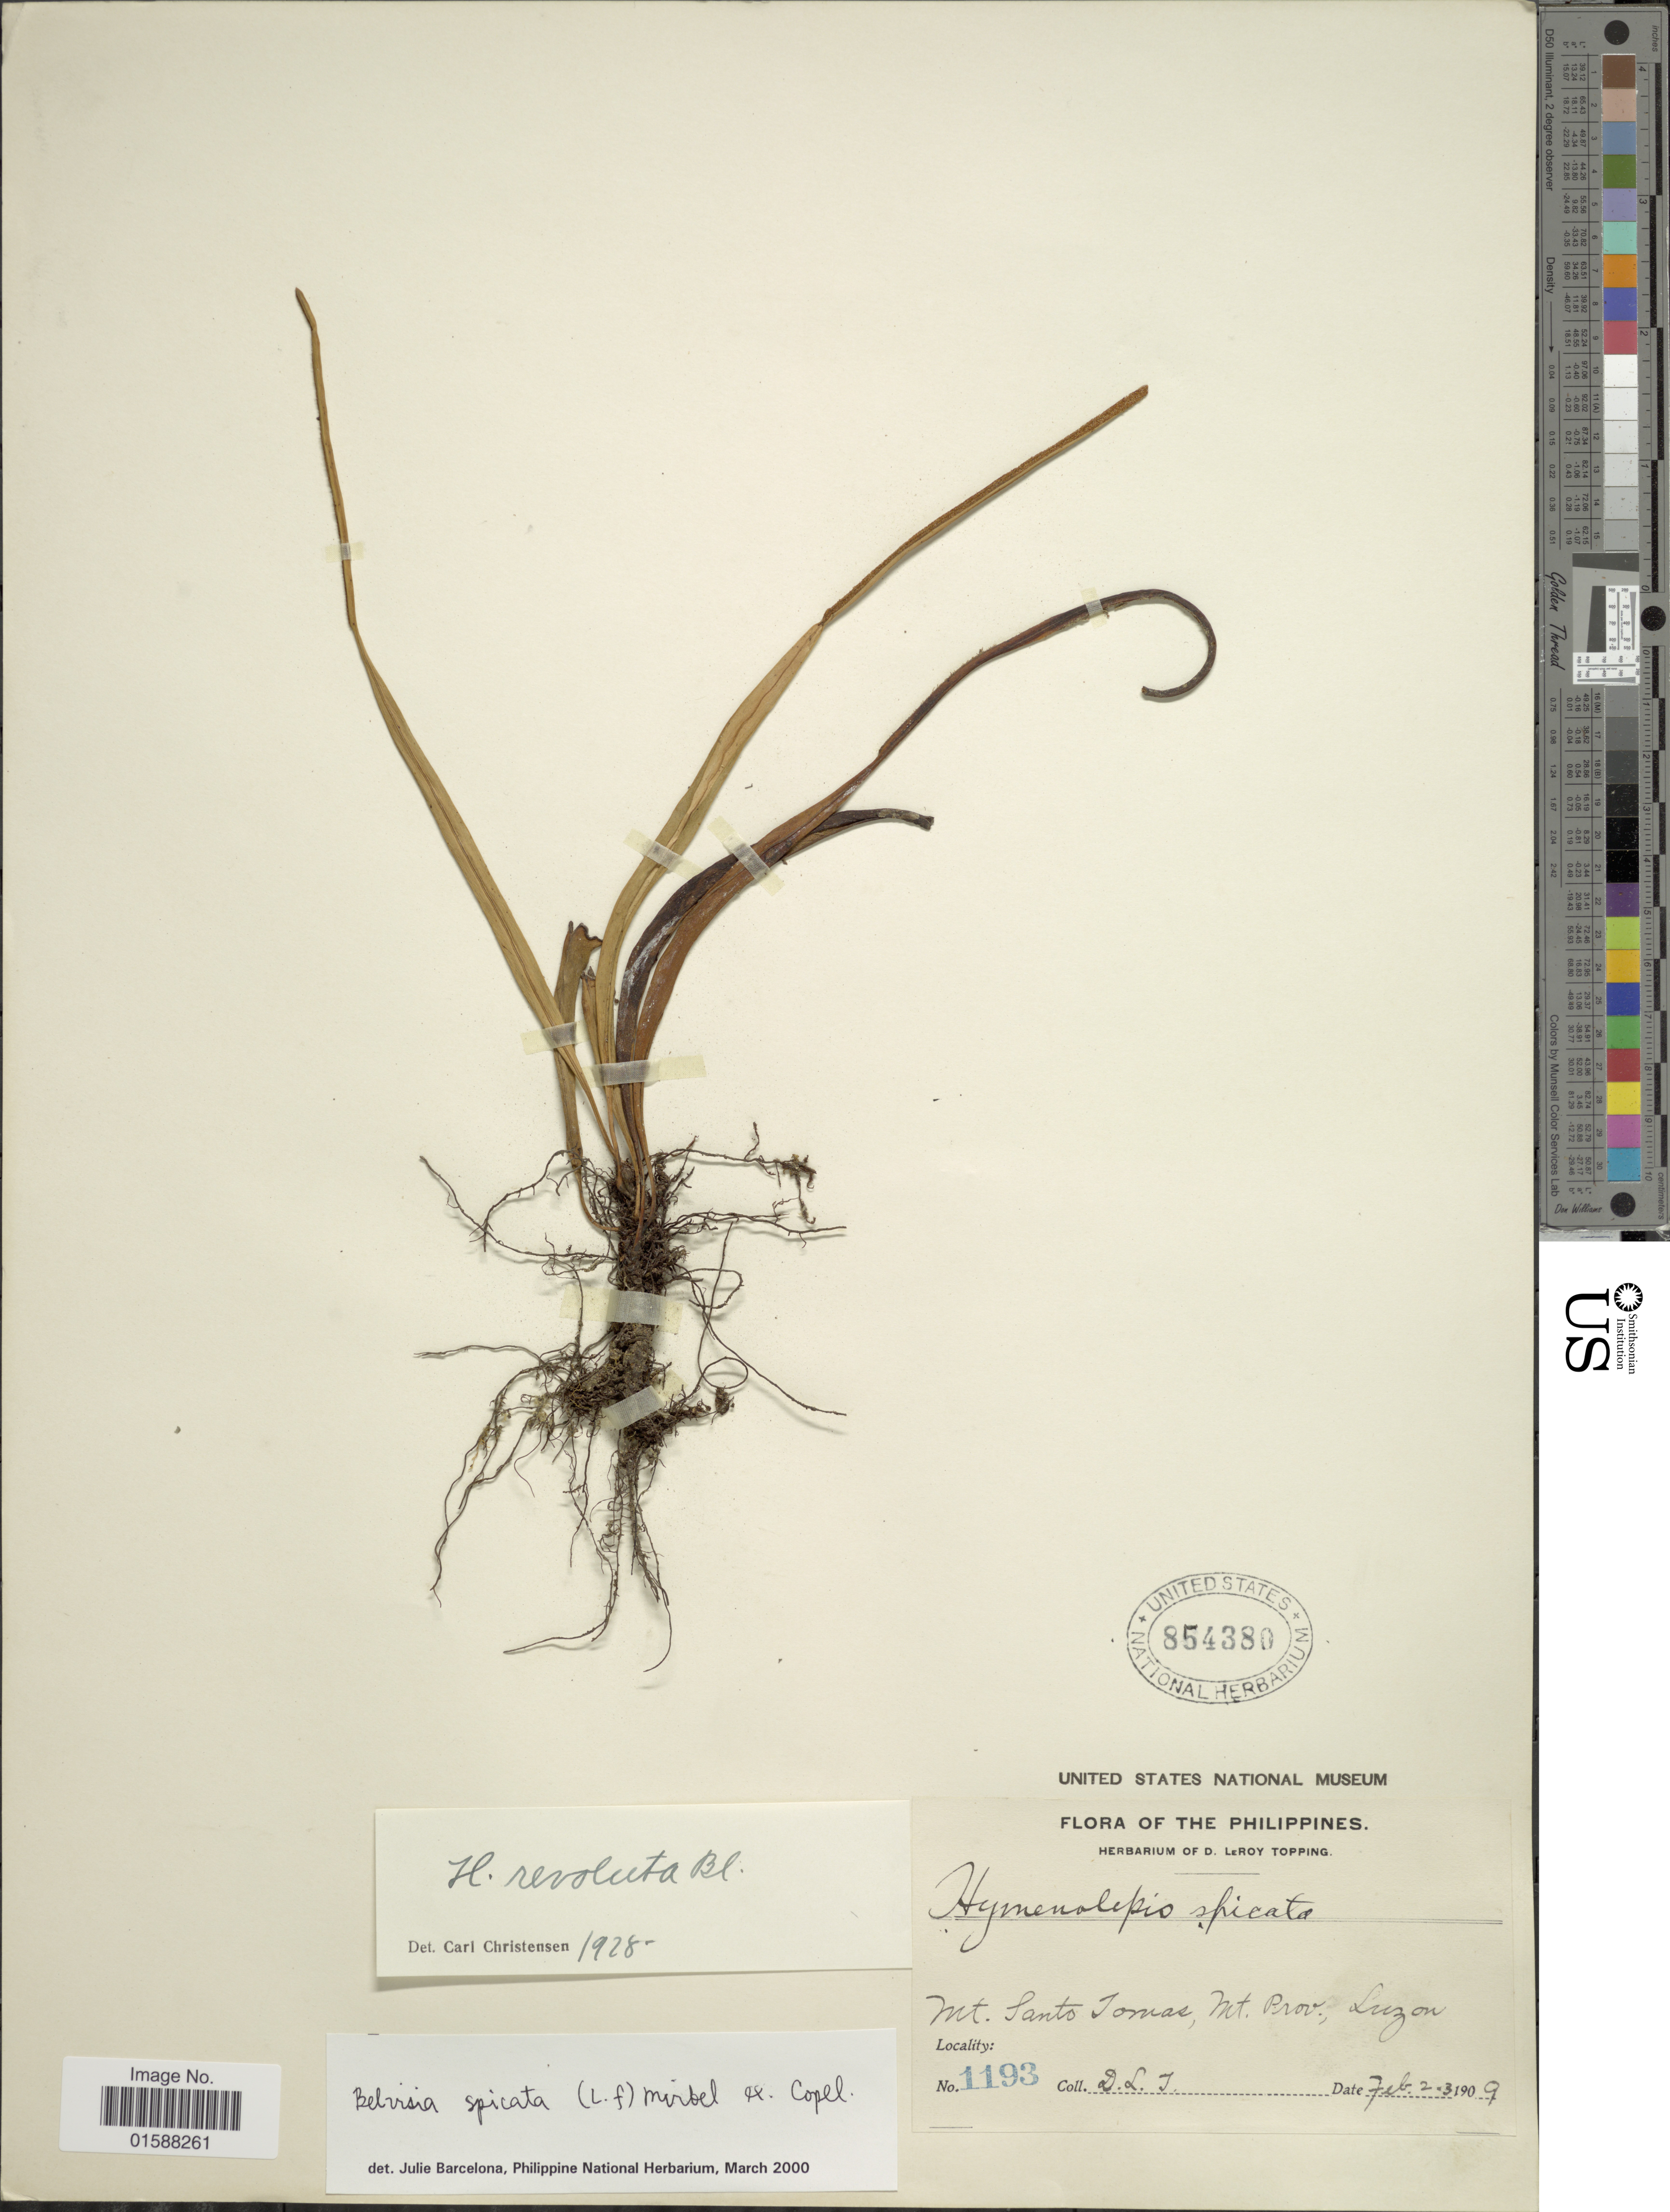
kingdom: Plantae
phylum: Tracheophyta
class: Polypodiopsida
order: Polypodiales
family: Polypodiaceae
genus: Lepisorus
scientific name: Lepisorus spicatus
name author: (L. f.) Li S. Wang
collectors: D. L. Topping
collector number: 1193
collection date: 1909-02-02/1909-02-03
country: Philippines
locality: Mt. Santo Tomas, Mt. Prov., Luzon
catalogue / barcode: US 854380